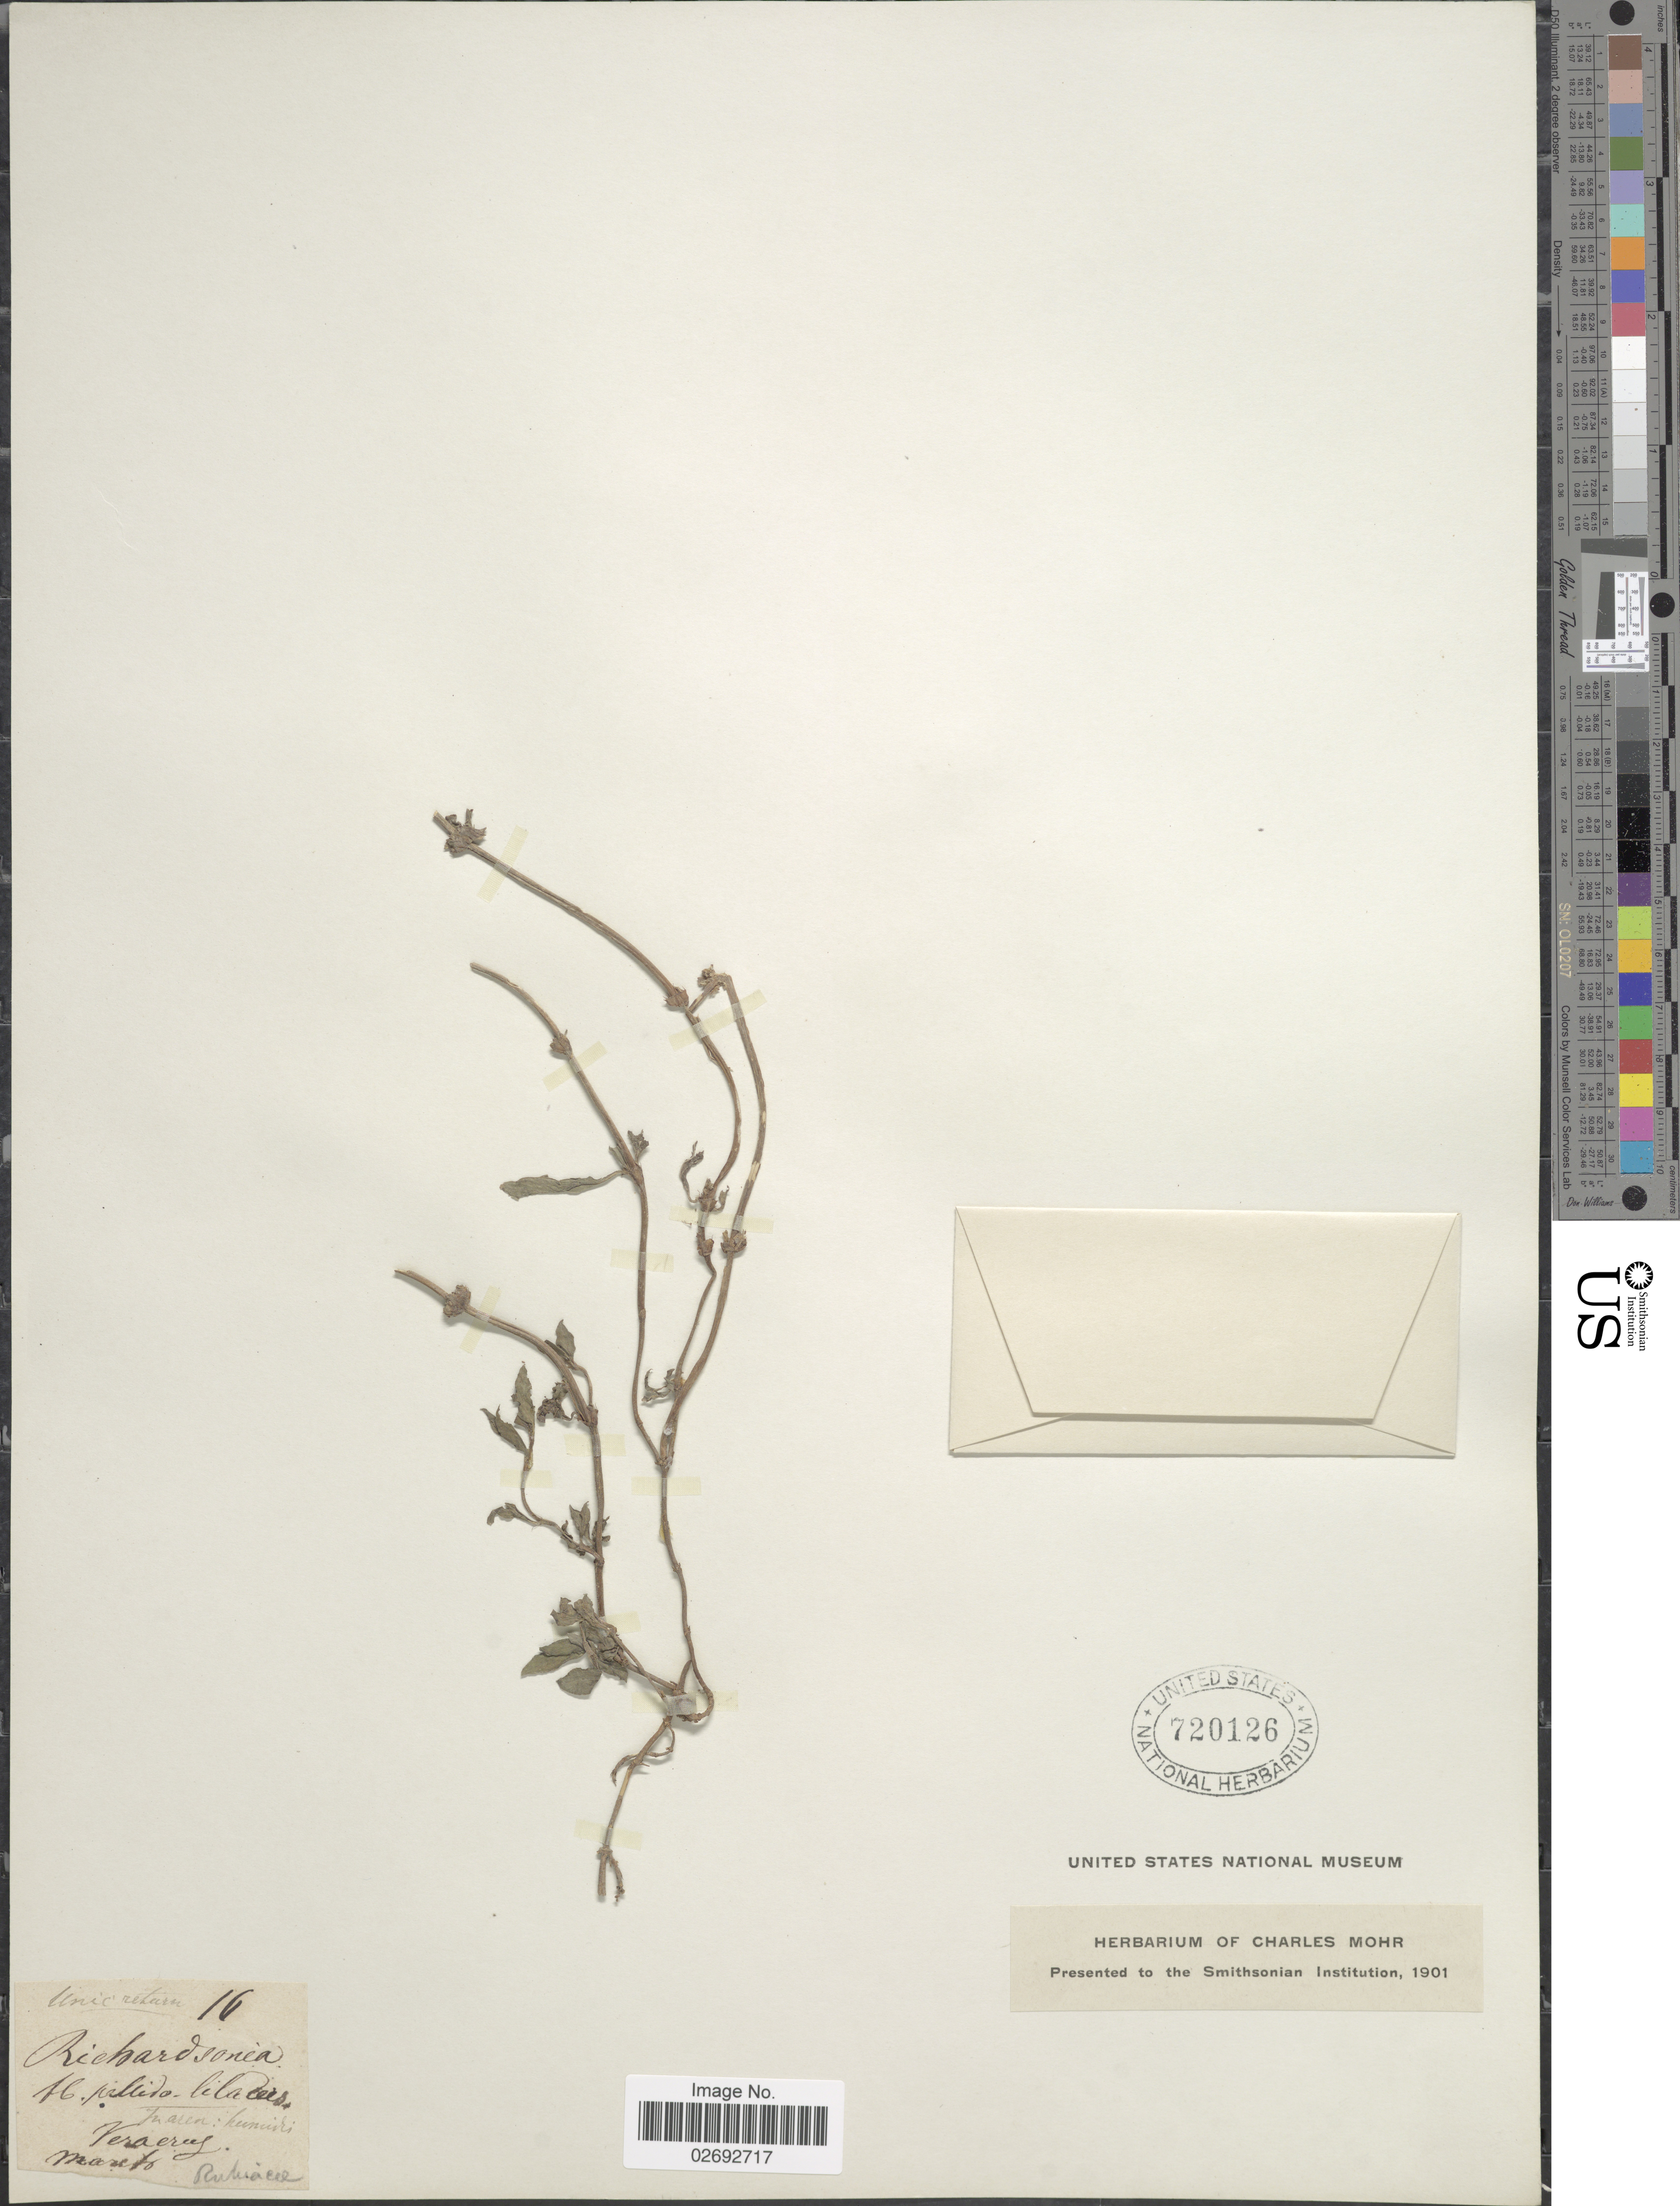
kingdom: Plantae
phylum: Tracheophyta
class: Magnoliopsida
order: Gentianales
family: Rubiaceae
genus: Richardia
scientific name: Richardia scabra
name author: L.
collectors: ex herb. Charles Mohr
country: Mexico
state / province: Veracruz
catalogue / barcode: US 720126